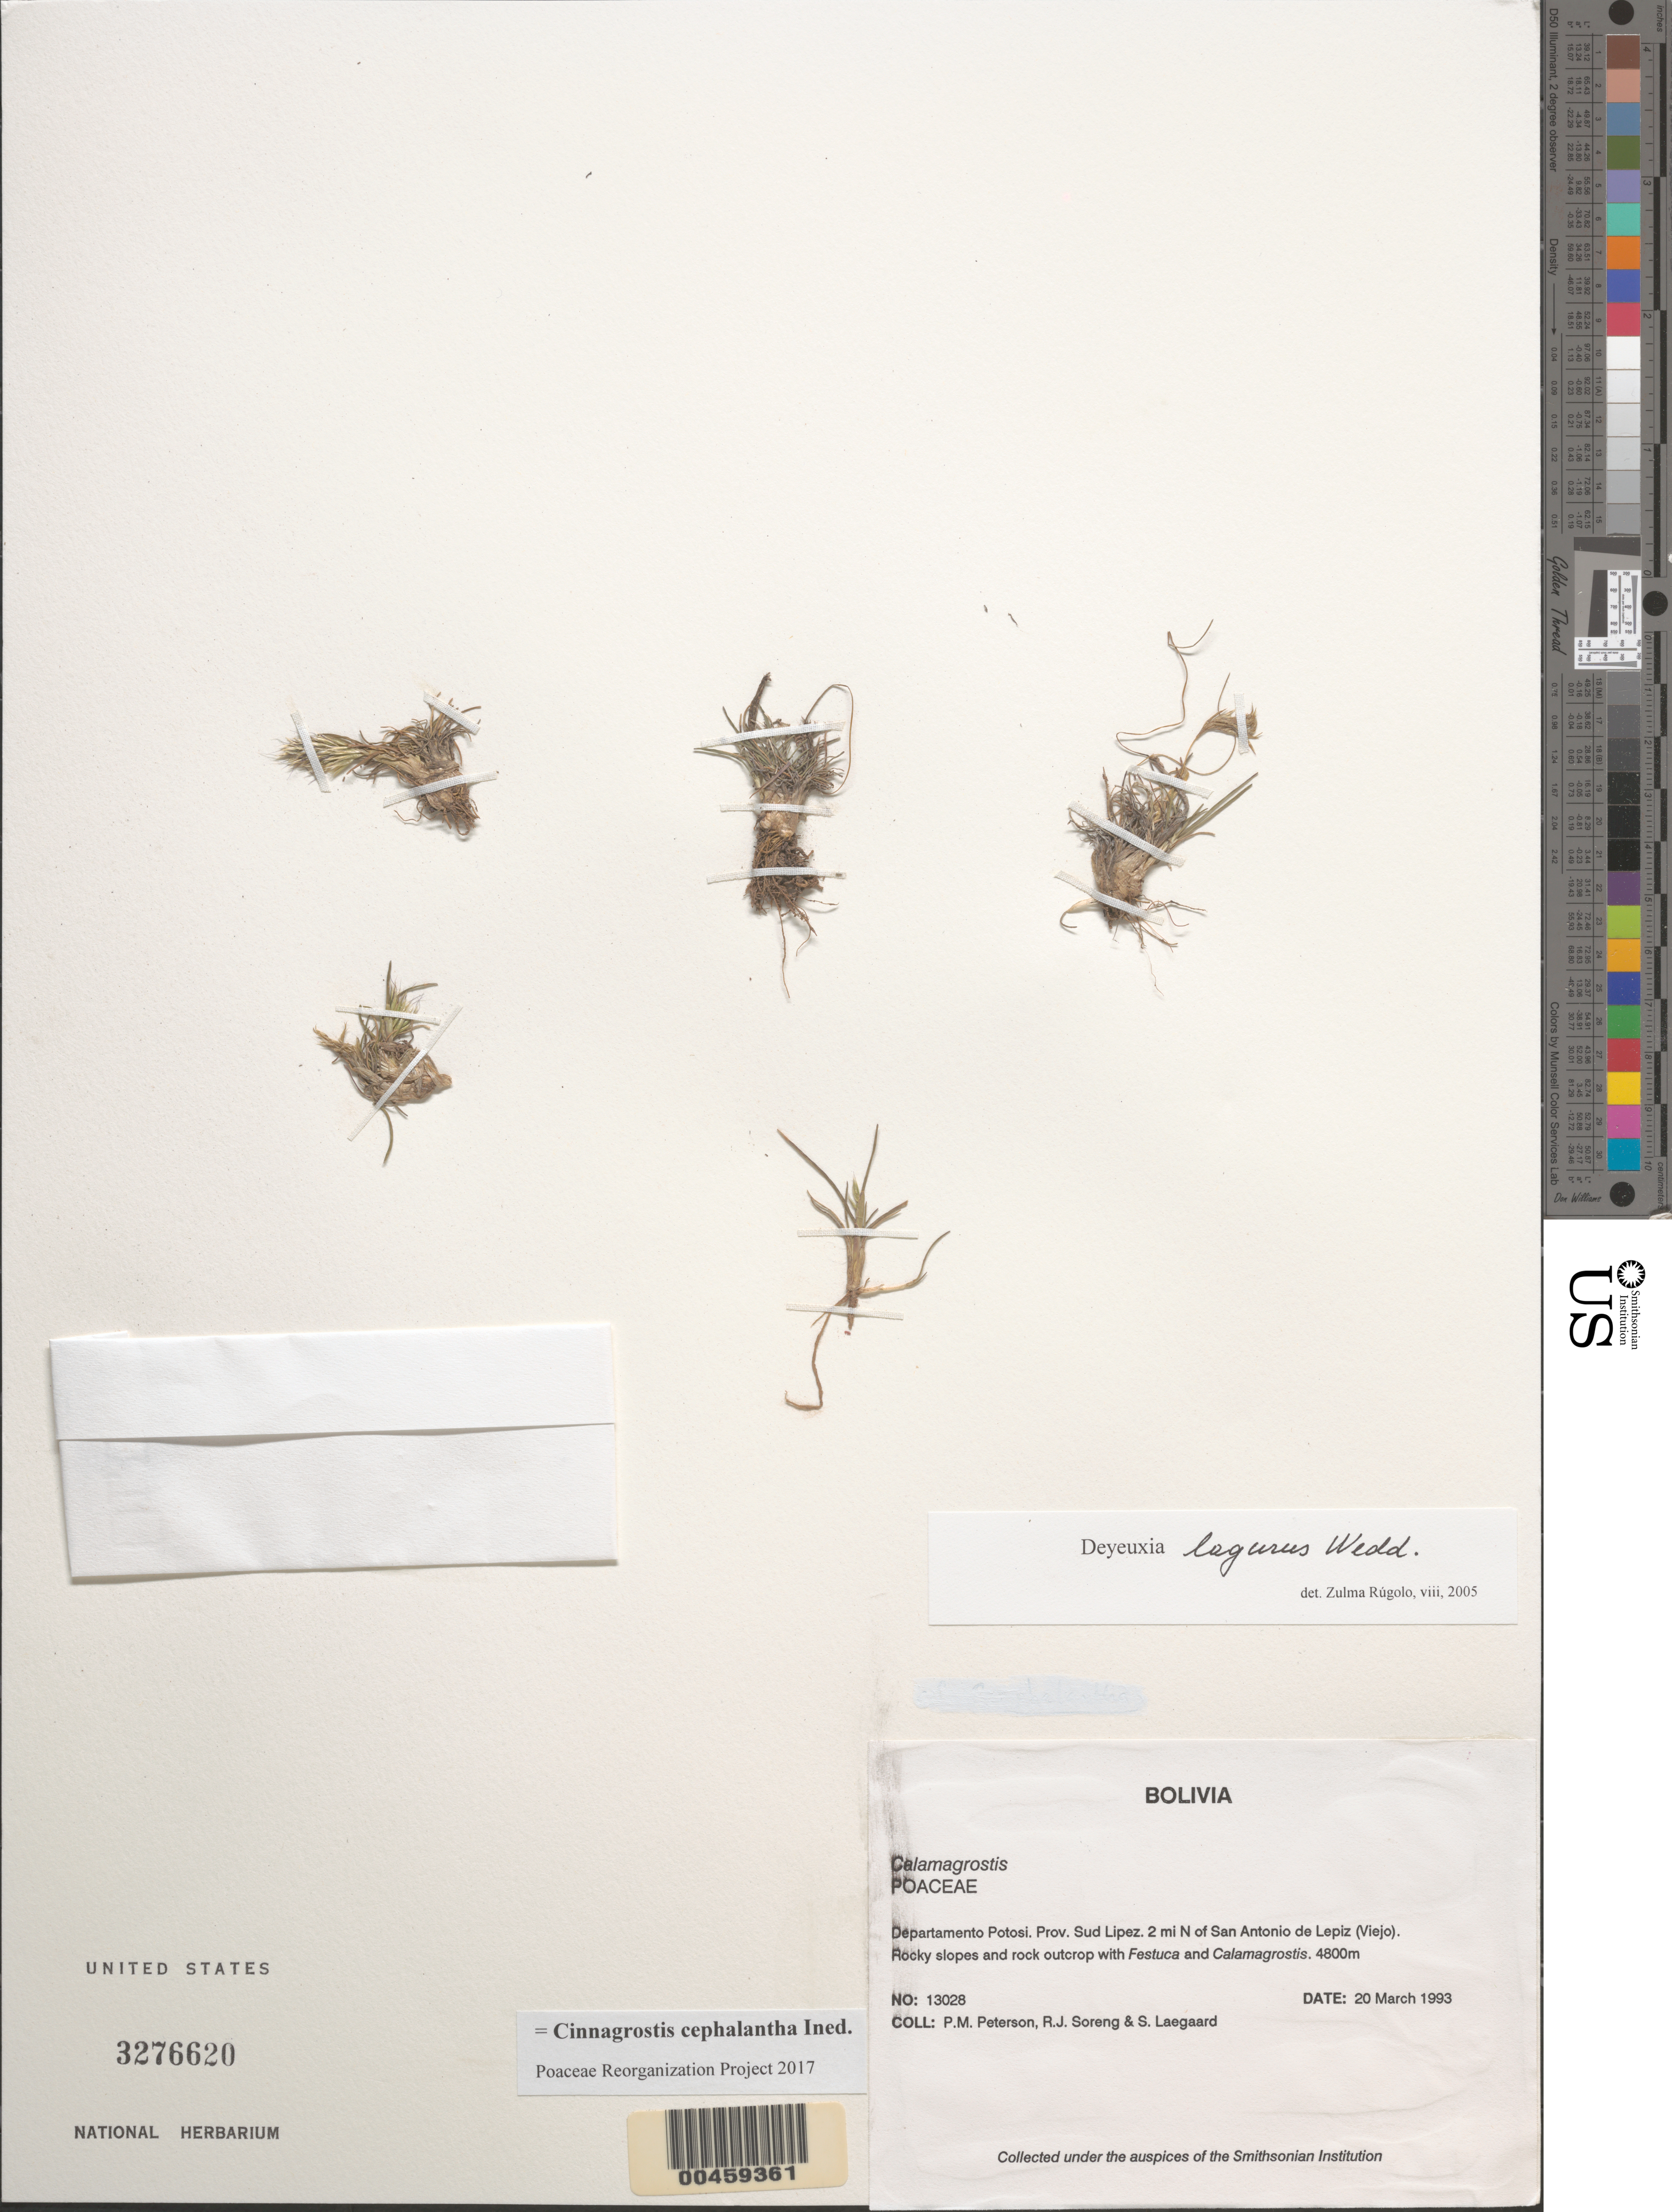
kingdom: Plantae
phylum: Tracheophyta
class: Liliopsida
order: Poales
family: Poaceae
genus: Cinnagrostis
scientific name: Cinnagrostis cephalantha ined.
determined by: Poaceae Reorganization Project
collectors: P. M. Peterson, R. J. Soreng & S. Lægaard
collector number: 13028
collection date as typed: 20 Mar 1993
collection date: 1993-03-20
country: Bolivia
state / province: Potosí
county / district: Sud Lípez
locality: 2 mi N of San Antonia de Lepiz (Viejo).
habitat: Rocky slopes and rock outcrop with Festuca and Calamagrostis.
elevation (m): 4800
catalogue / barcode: US 3276620